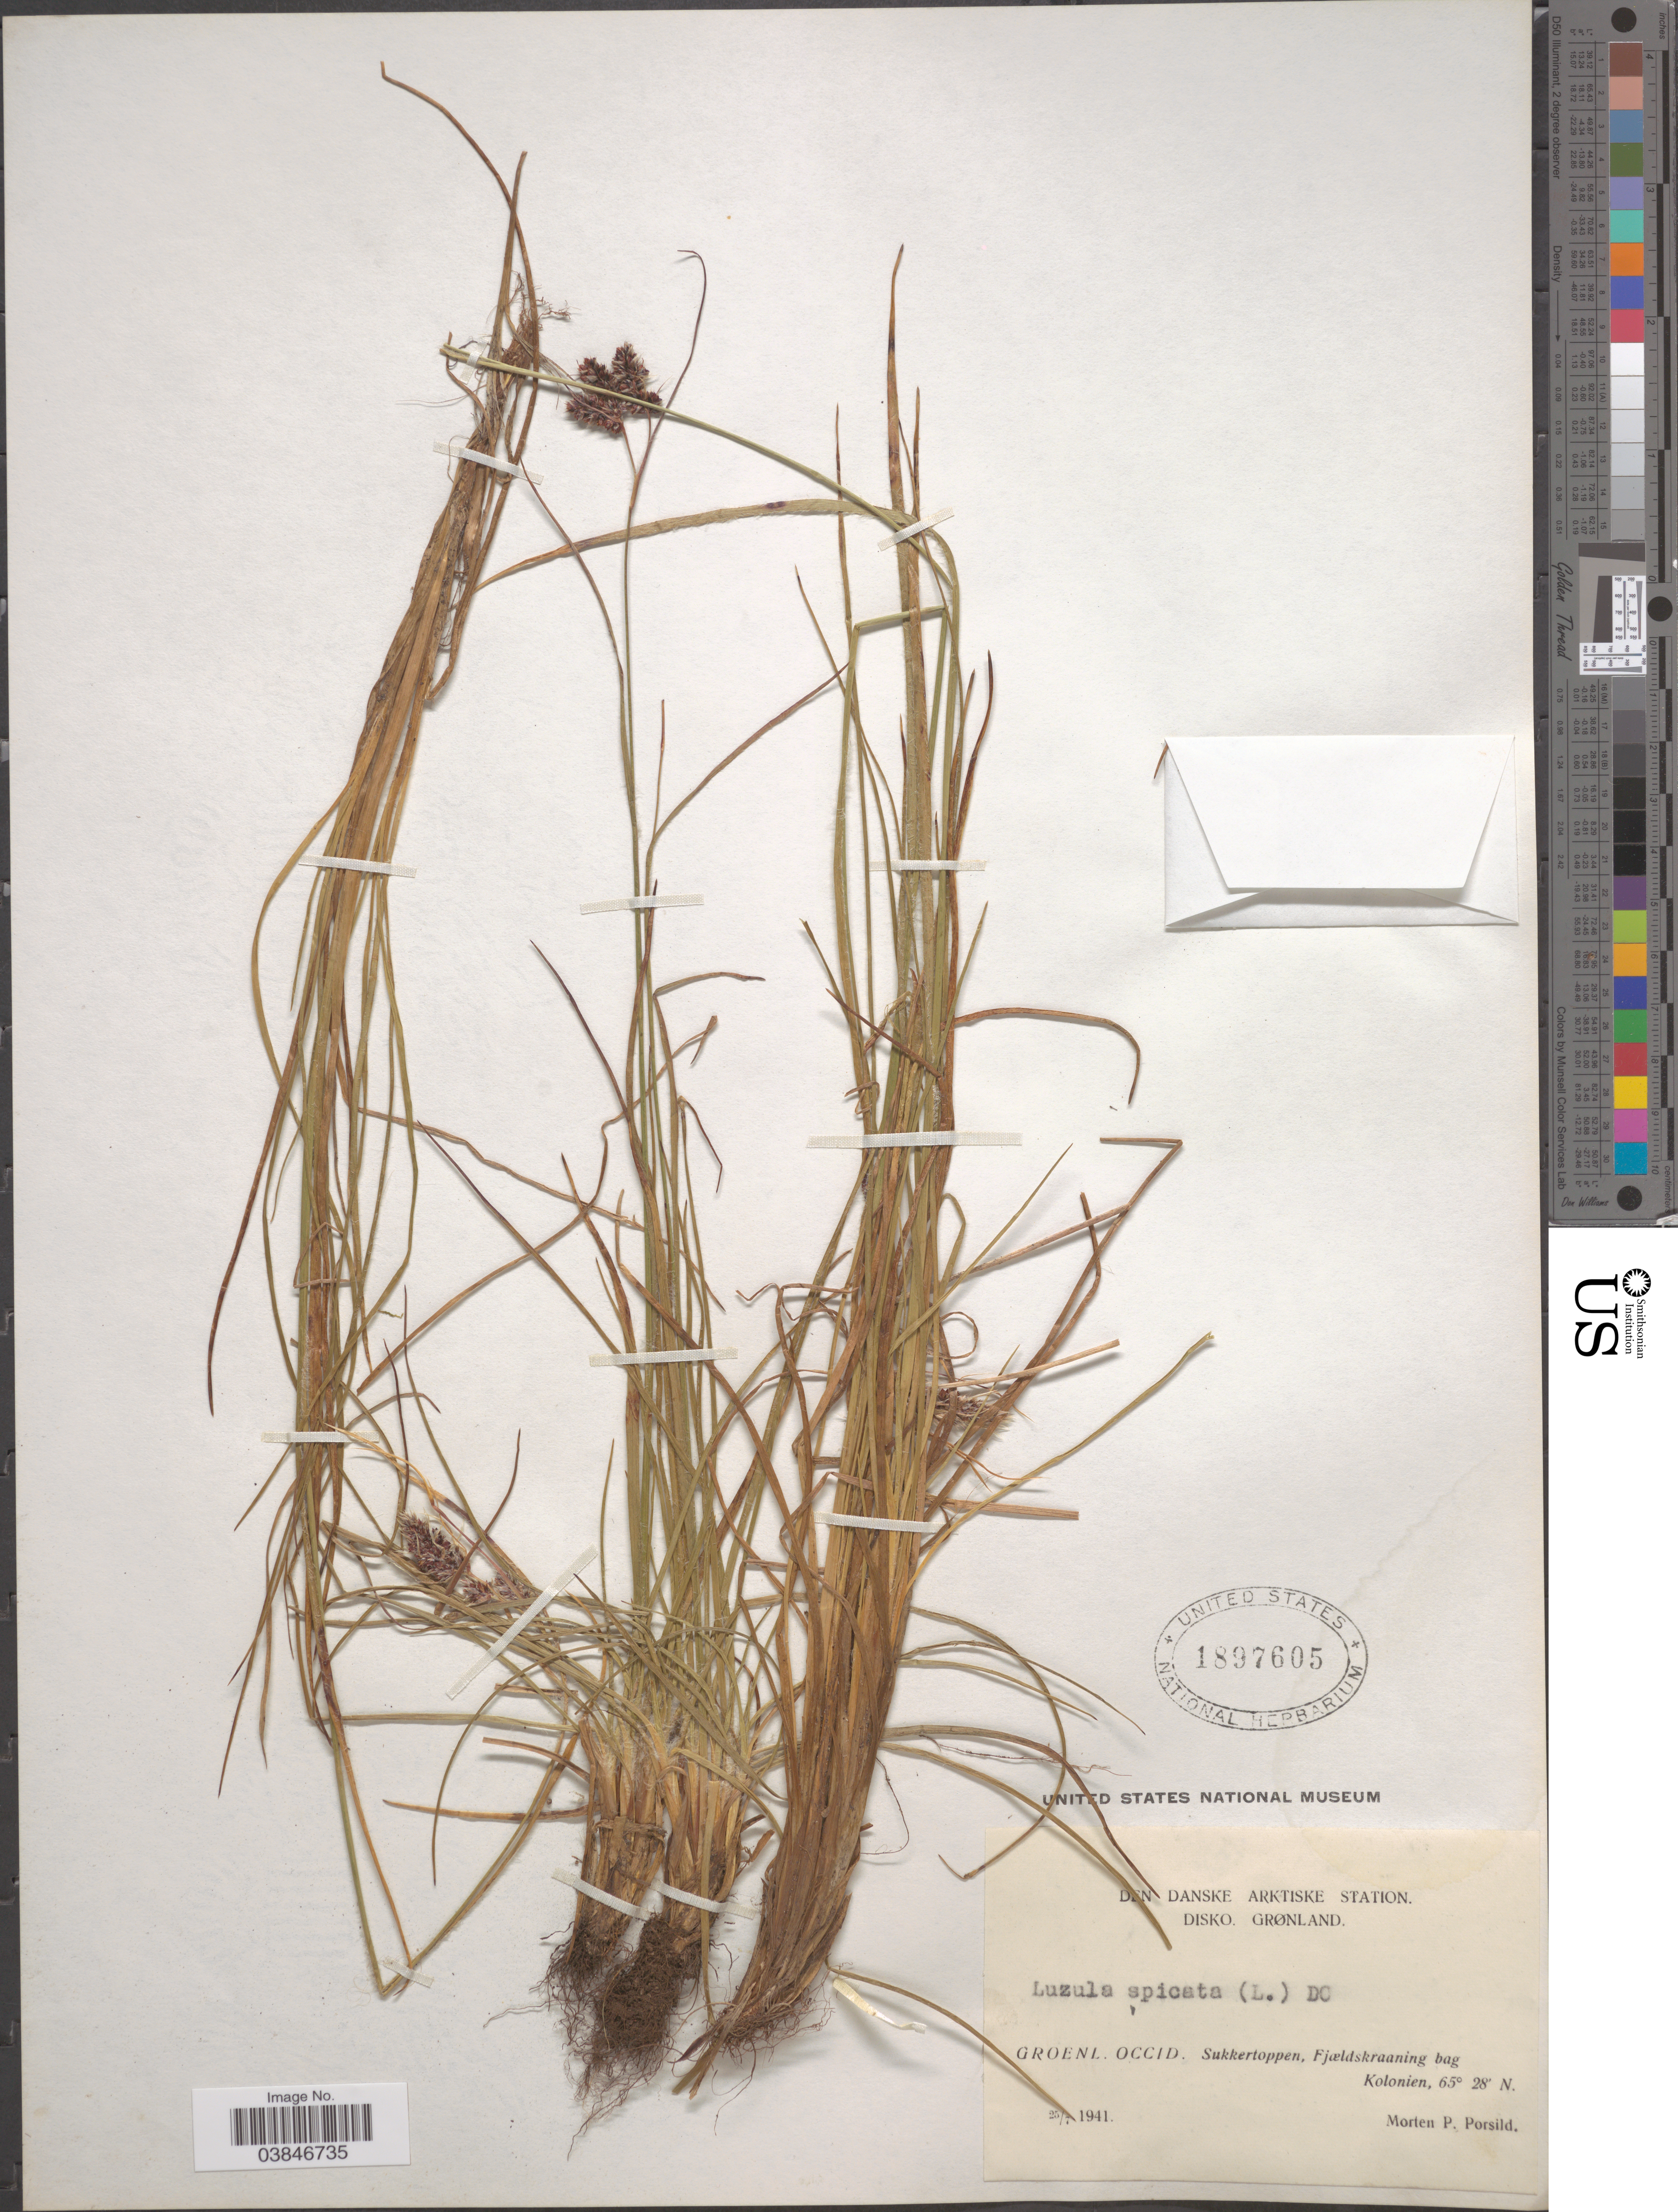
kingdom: Plantae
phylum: Tracheophyta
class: Liliopsida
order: Poales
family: Juncaceae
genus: Luzula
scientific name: Luzula spicata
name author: (L.) DC.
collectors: M. P. Porsild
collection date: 1941-07-25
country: Greenland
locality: Den Danske Arktiske Station. Disko, Grønland. Groenl. Occid. Sukkertoppen, Fjœldskraaning bag Kolonien.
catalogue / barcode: US 1897605